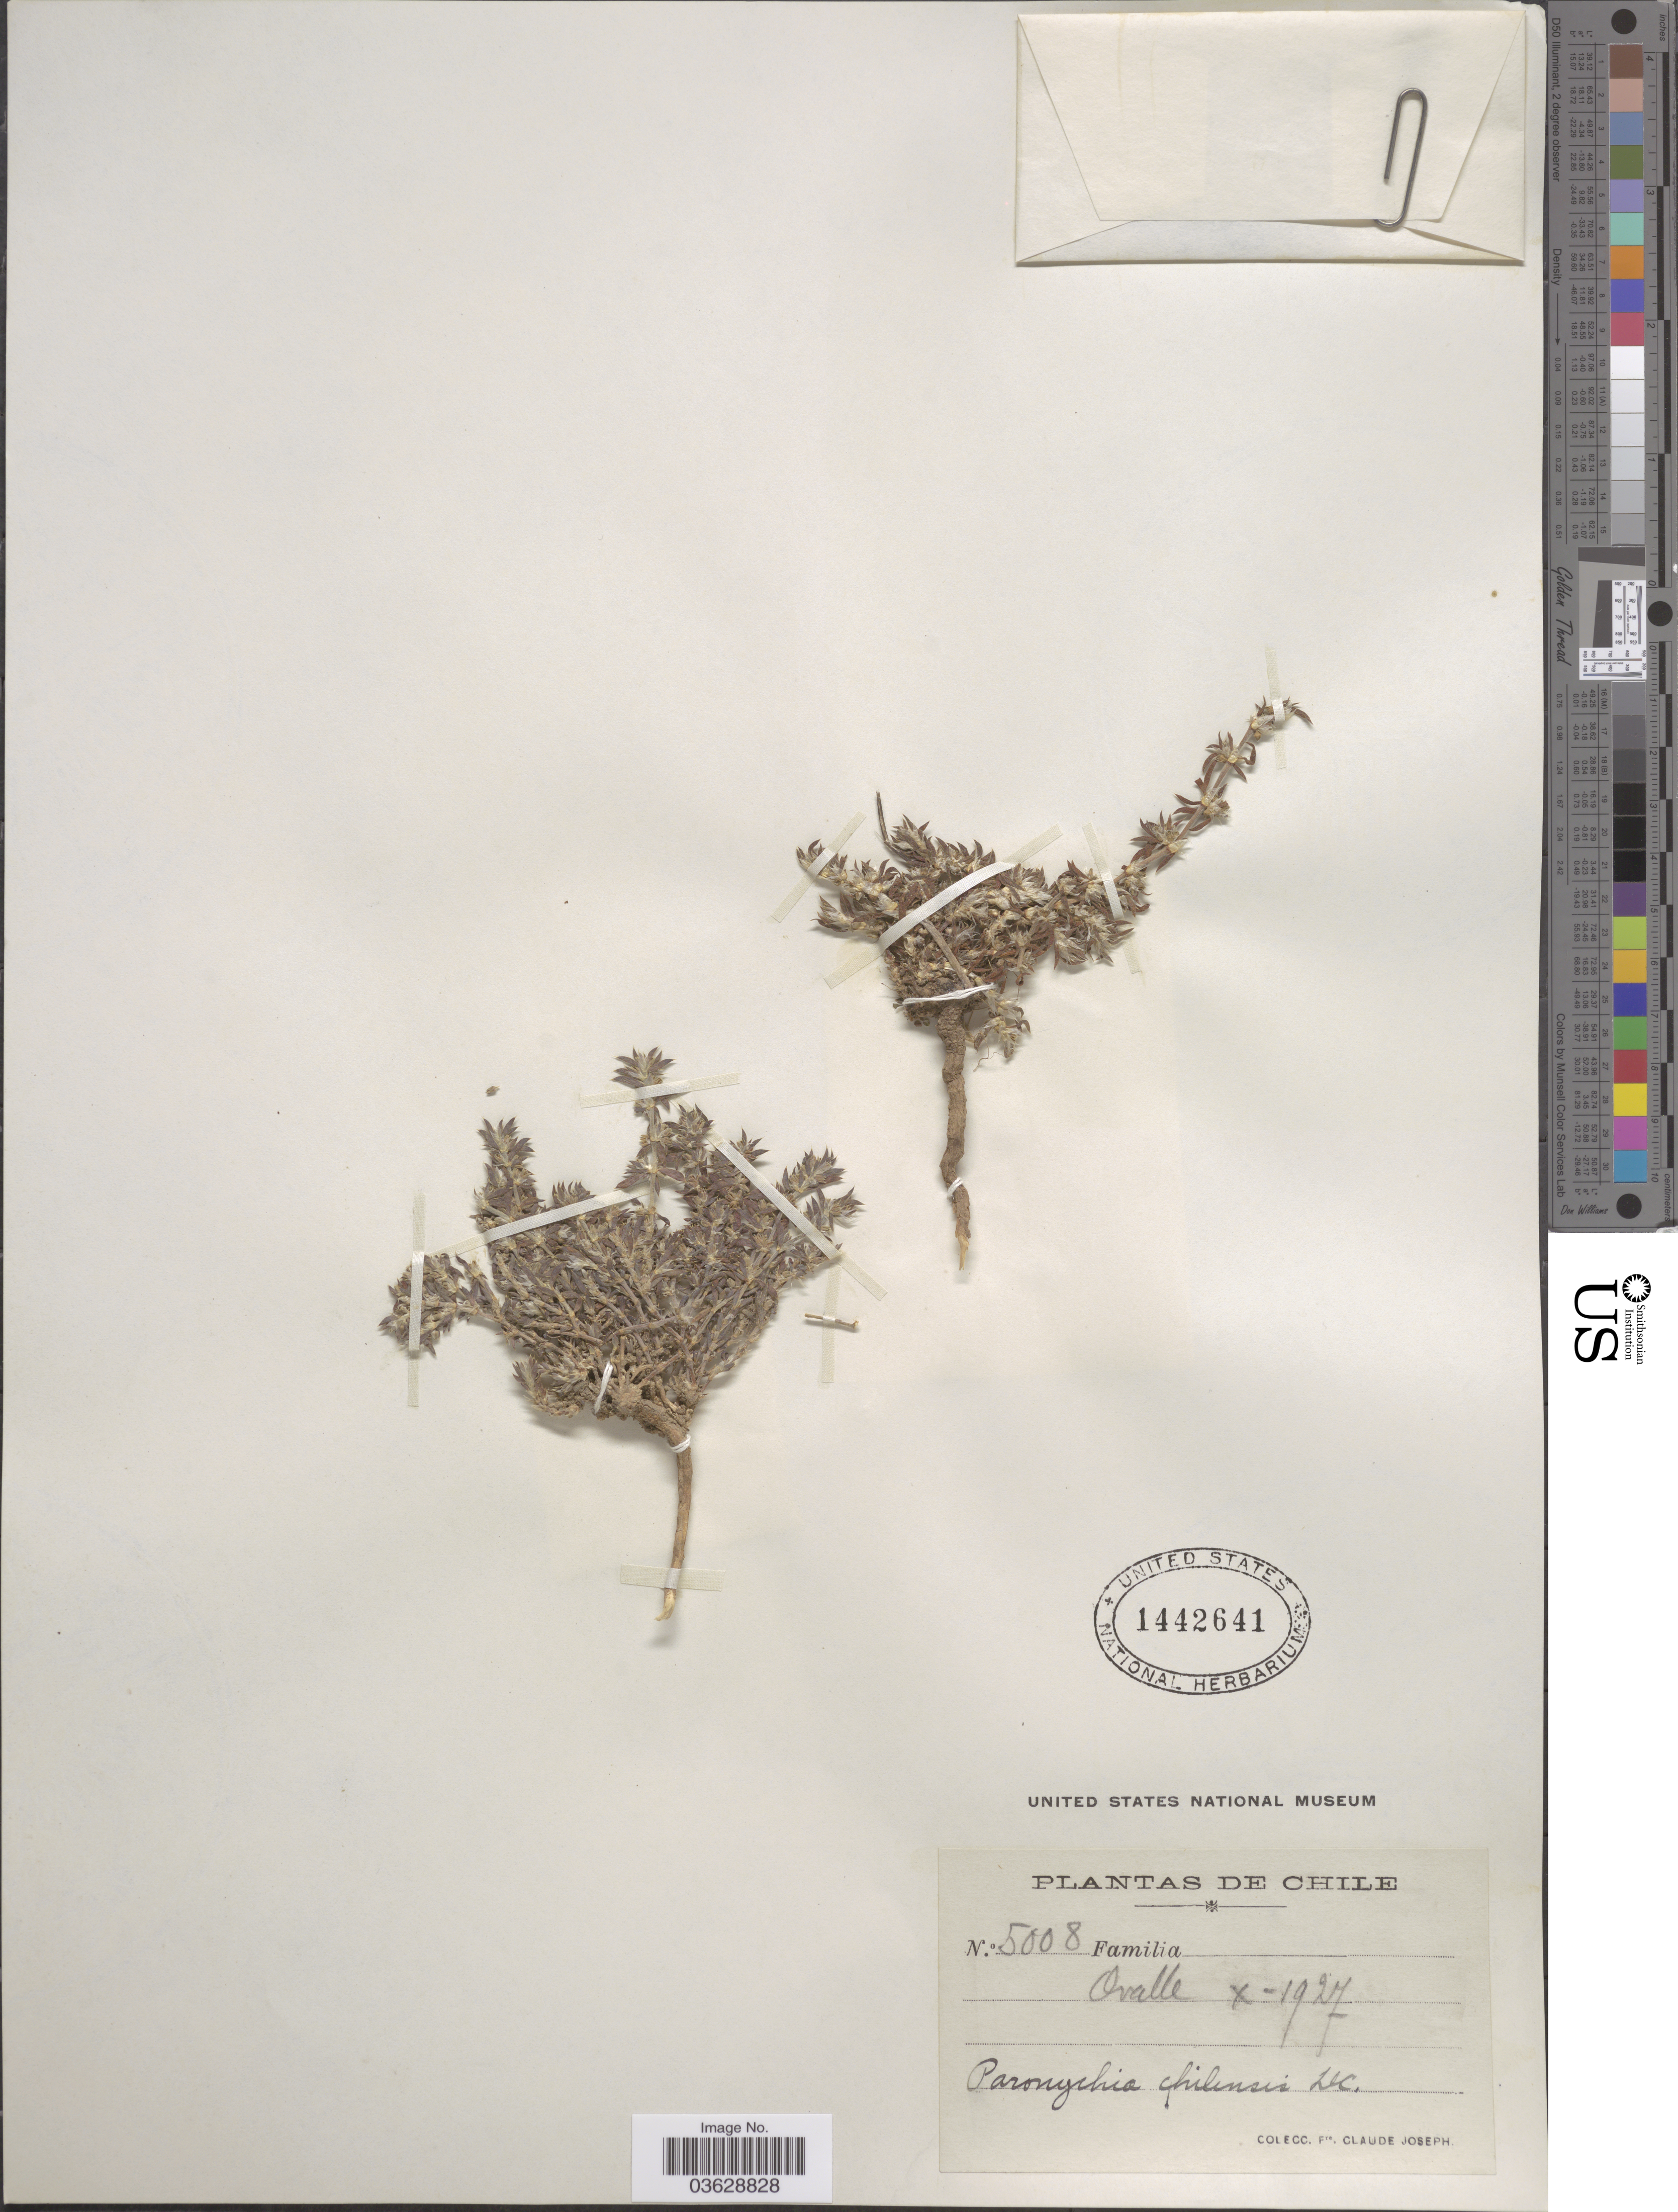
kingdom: Plantae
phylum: Tracheophyta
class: Magnoliopsida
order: Caryophyllales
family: Caryophyllaceae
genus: Paronychia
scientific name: Paronychia chilensis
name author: DC.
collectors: Bro. Claude-Joseph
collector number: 5008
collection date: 1927-10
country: Chile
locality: Ovalle.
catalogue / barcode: US 1442641